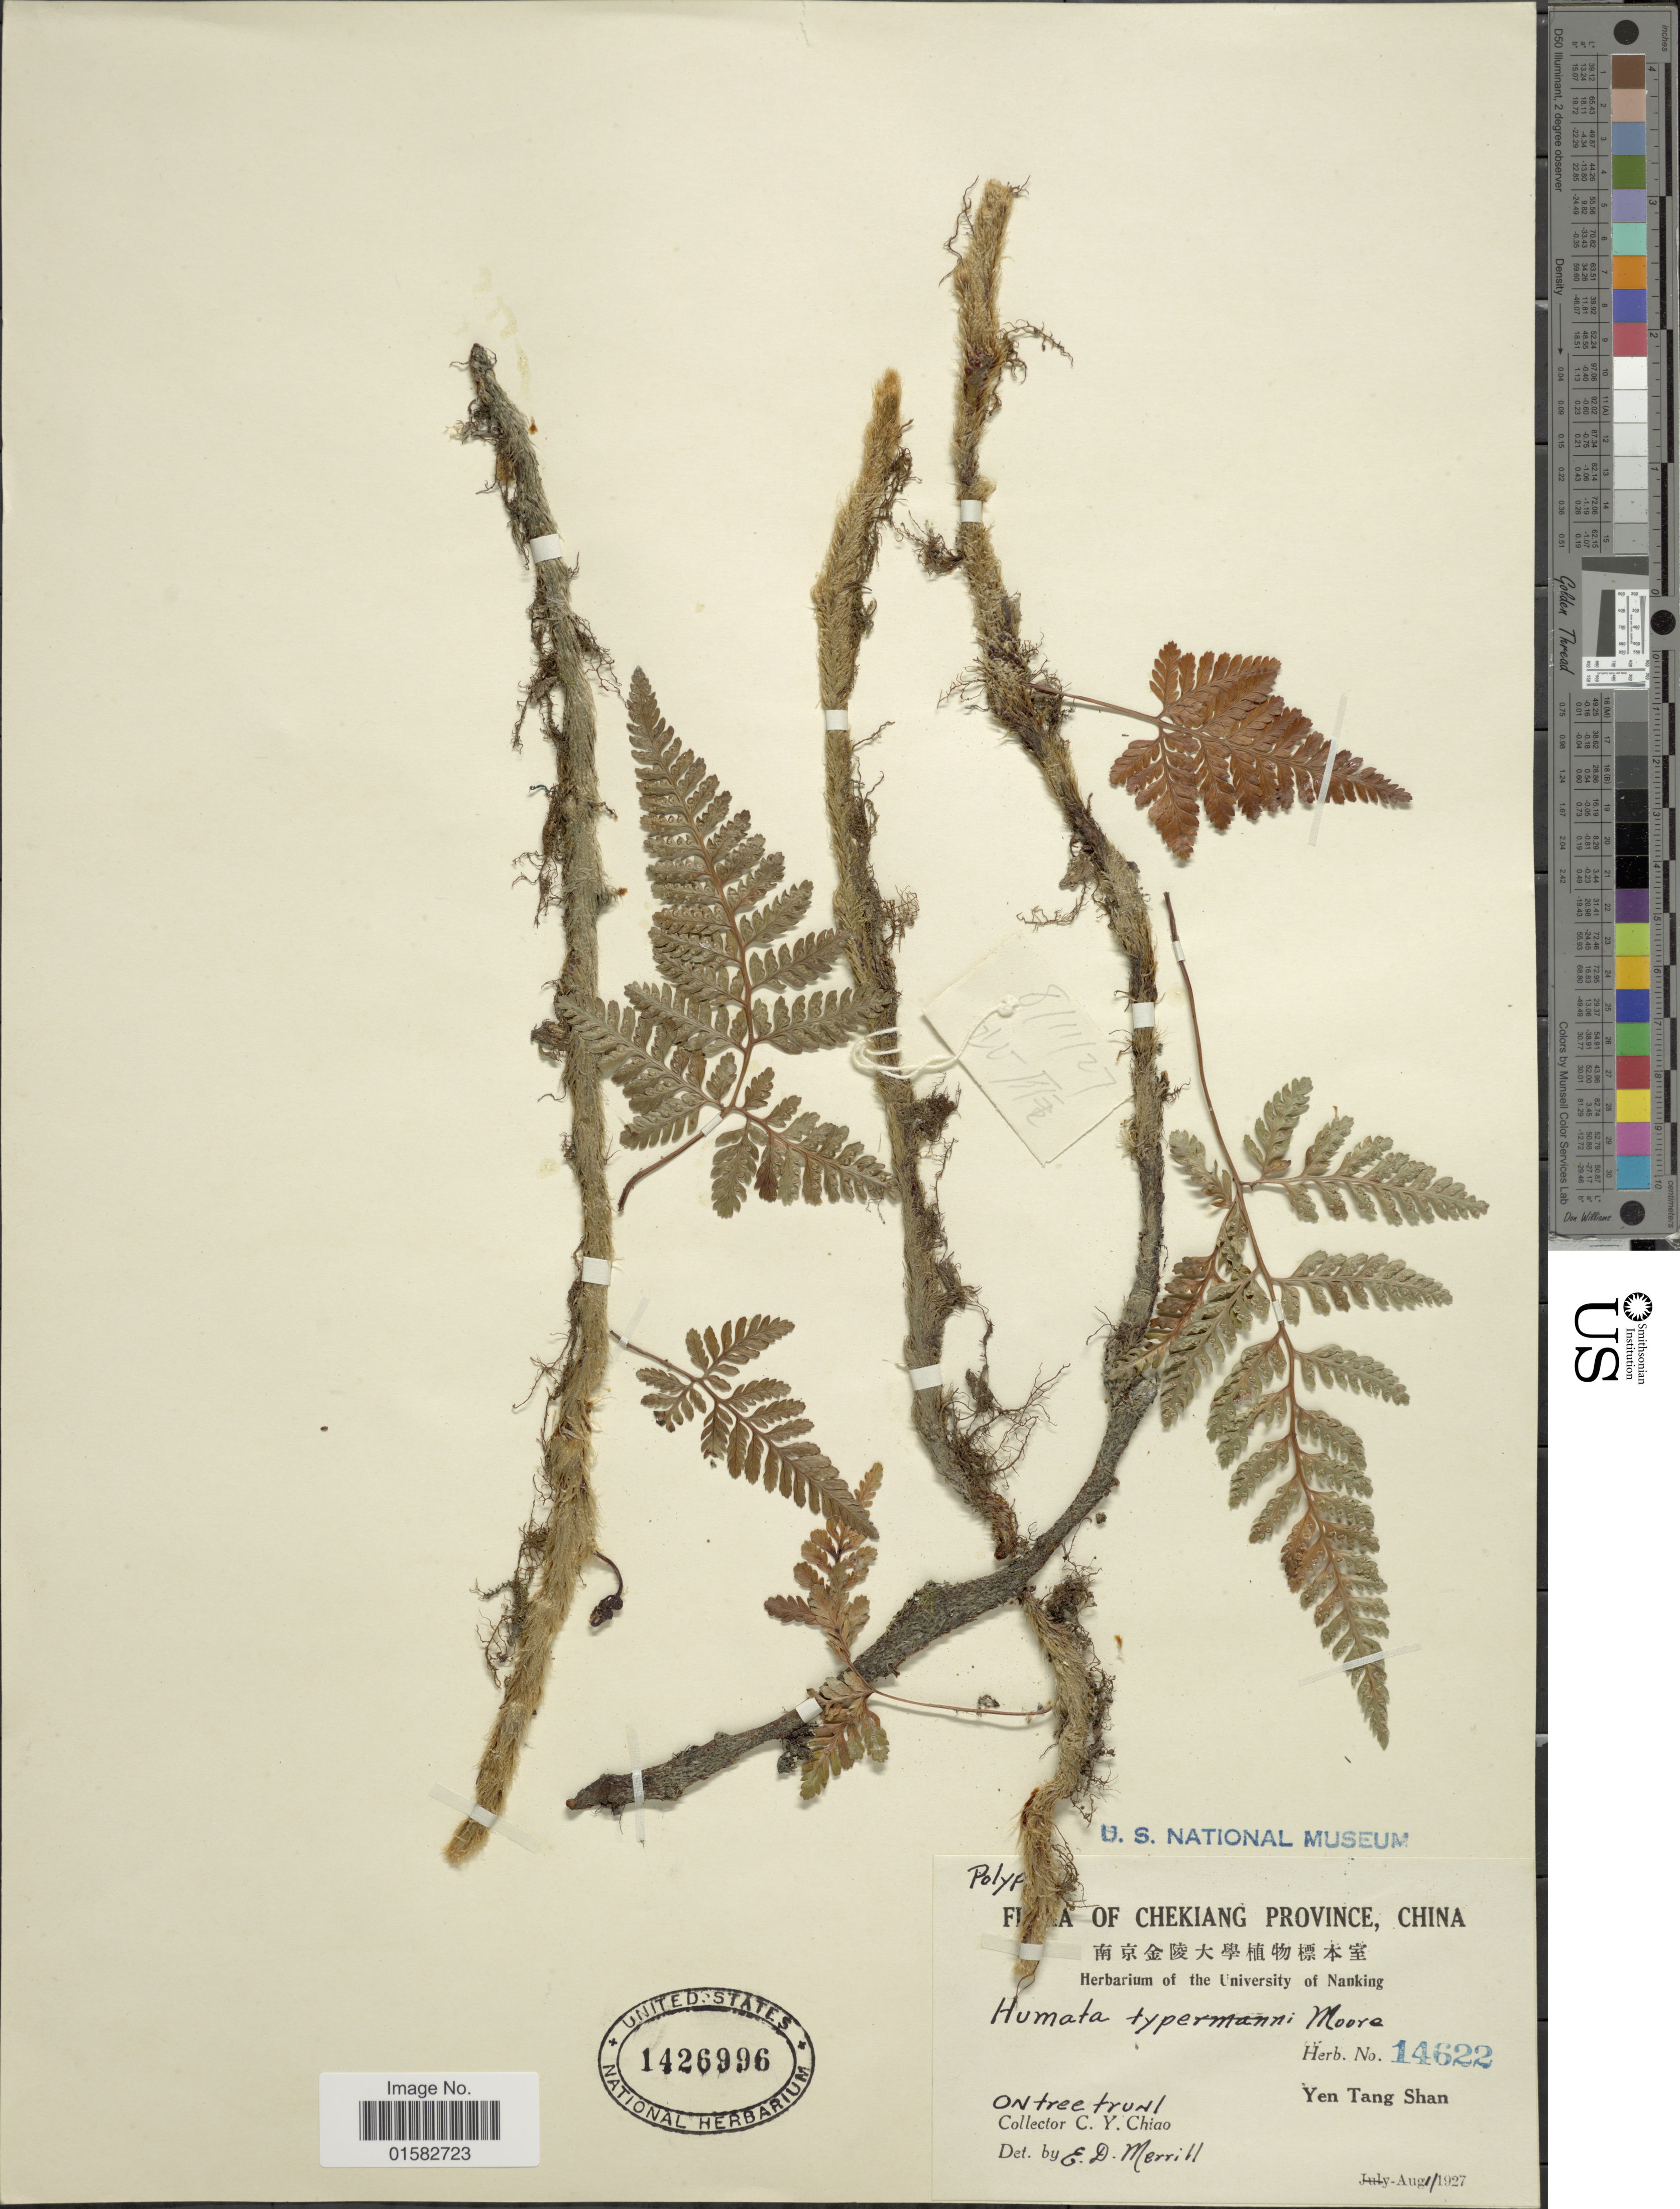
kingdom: Plantae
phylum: Tracheophyta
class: Polypodiopsida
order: Polypodiales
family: Davalliaceae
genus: Davallia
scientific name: Davallia griffithiana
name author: Hook.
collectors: C. Y. Chiao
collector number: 14622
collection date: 1927-08-11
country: China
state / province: Zhejiang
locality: Chekiang, Province, china, Yen Tang Shan.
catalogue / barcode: US 1426996